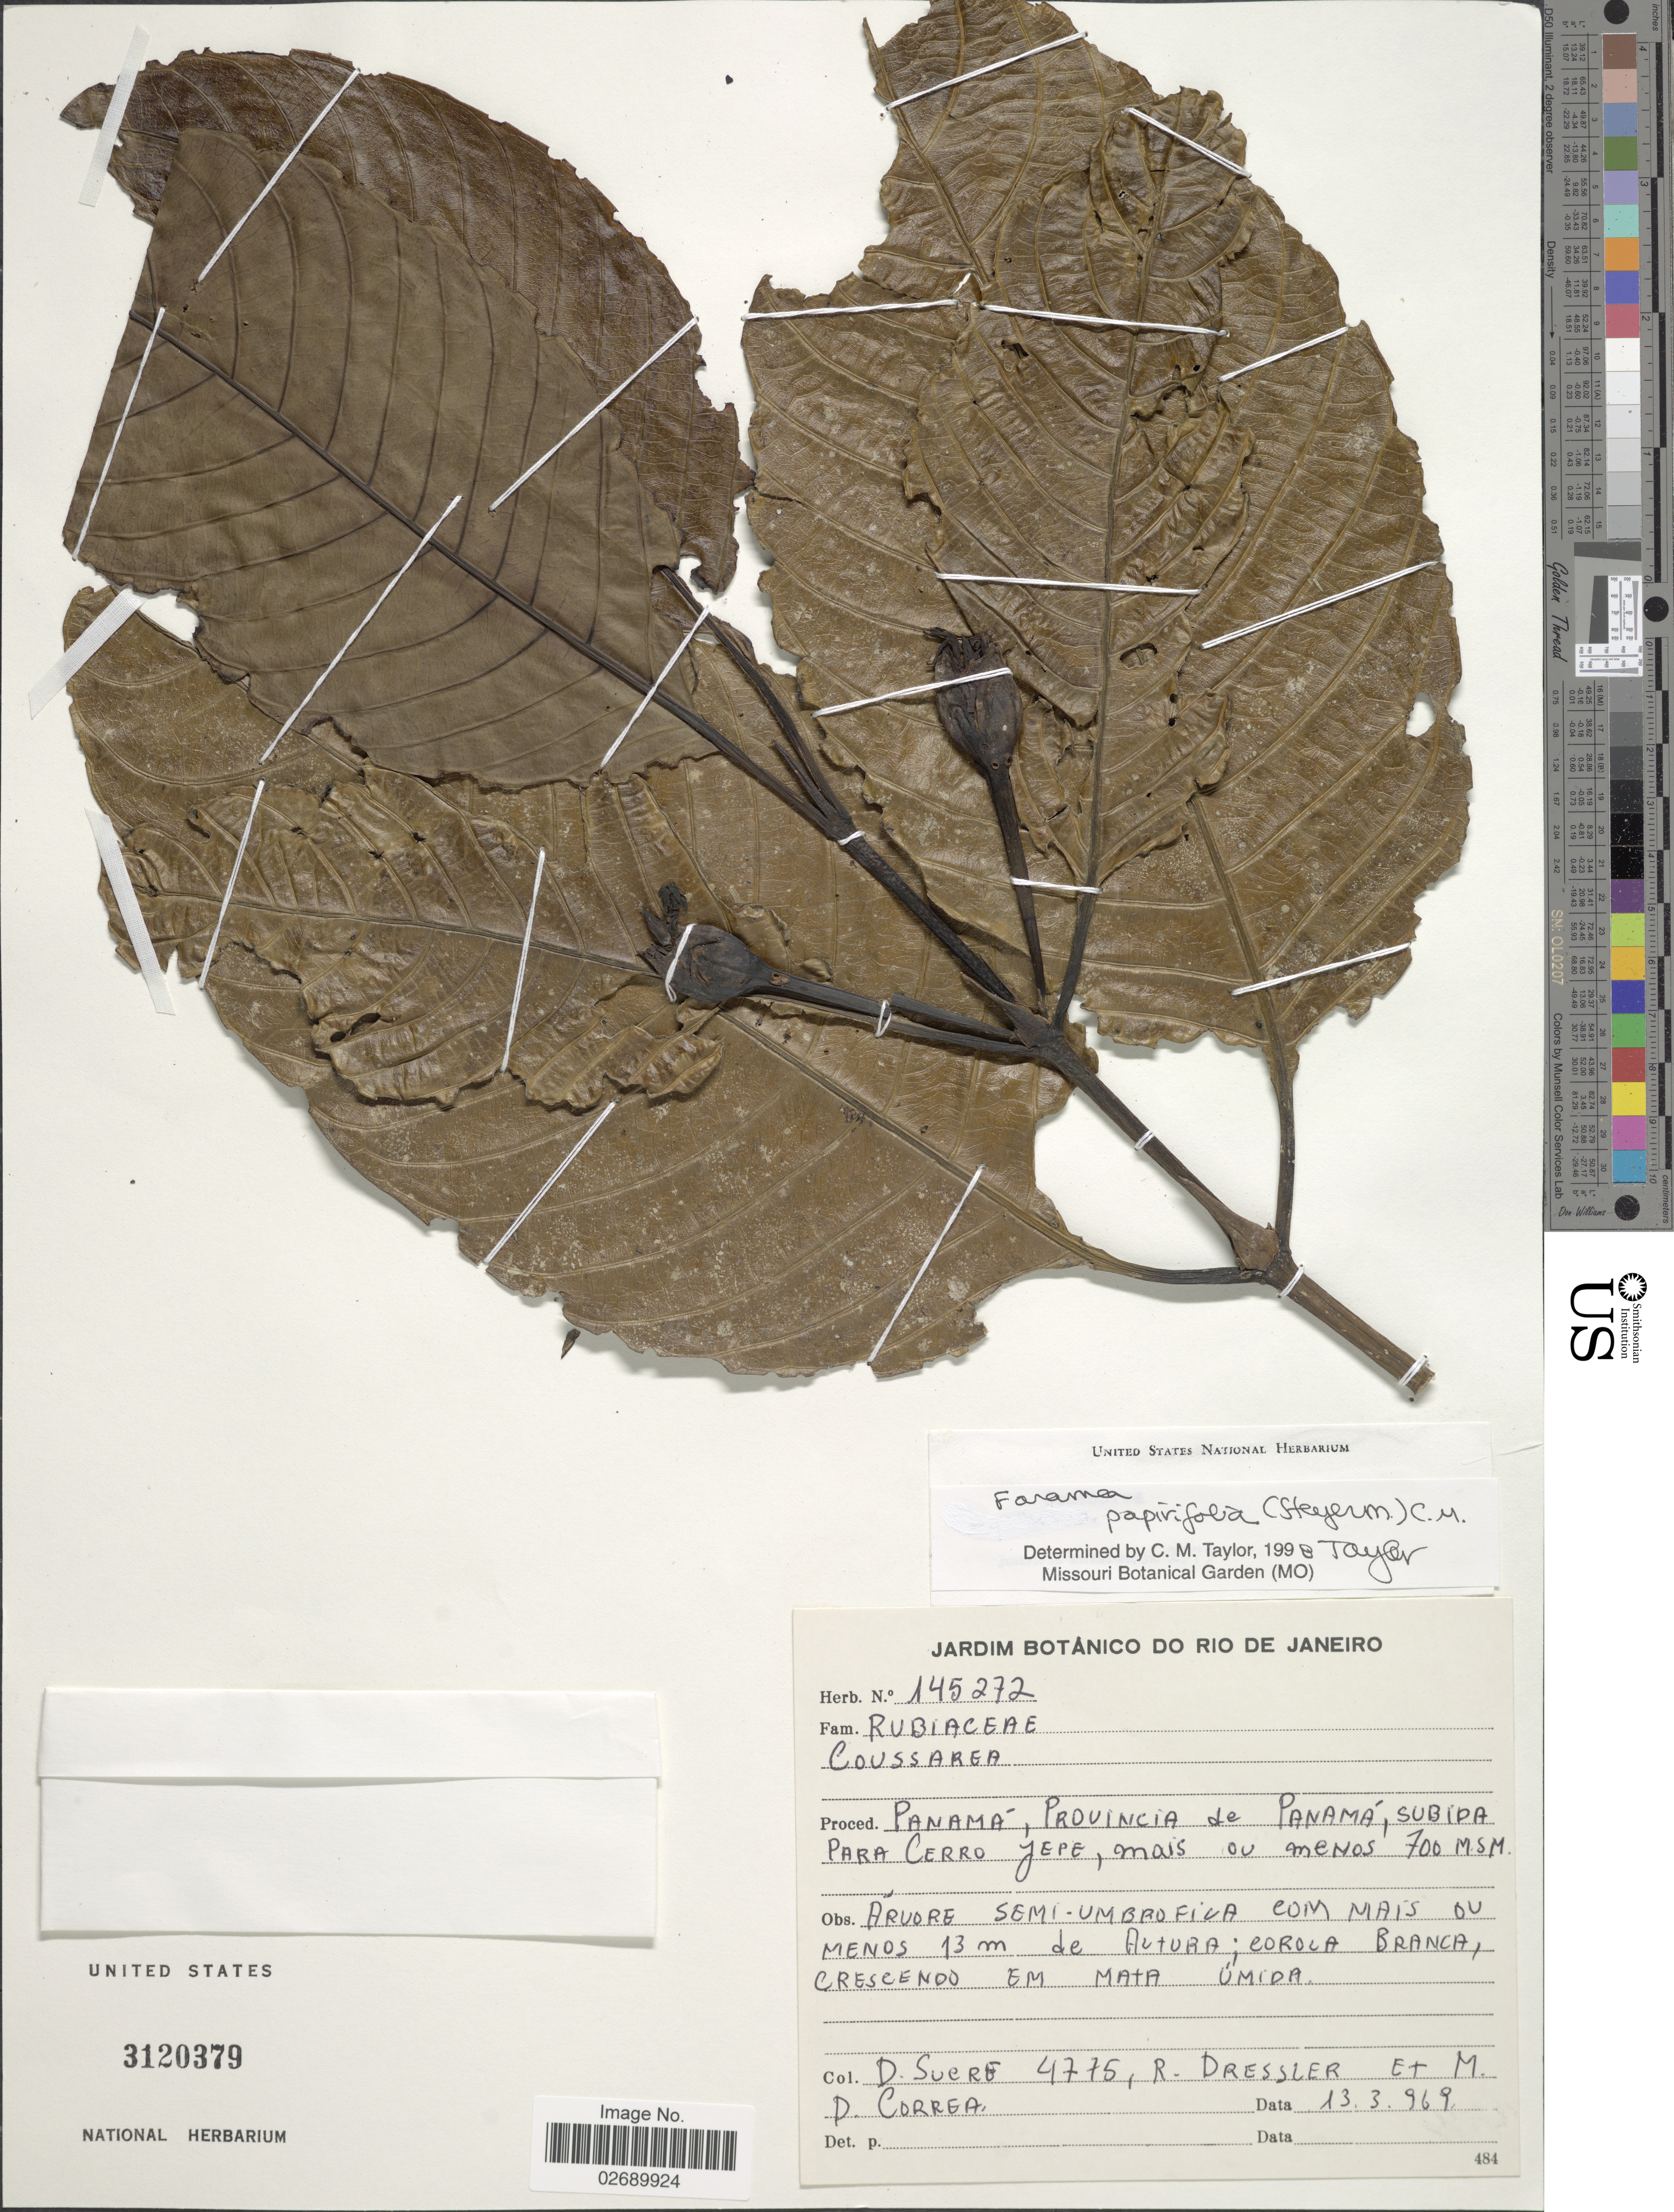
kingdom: Plantae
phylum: Tracheophyta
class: Magnoliopsida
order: Gentianales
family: Rubiaceae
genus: Faramea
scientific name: Faramea papirifolia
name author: (Standl. ex Steyerm.) C.M. Taylor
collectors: D. Sucre, R. Dressler & M. D. Corrêa-A.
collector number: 4775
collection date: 1969-03-13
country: Panama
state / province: Panamá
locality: Subida Para Cerro Jefe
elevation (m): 700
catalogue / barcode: US 3120379